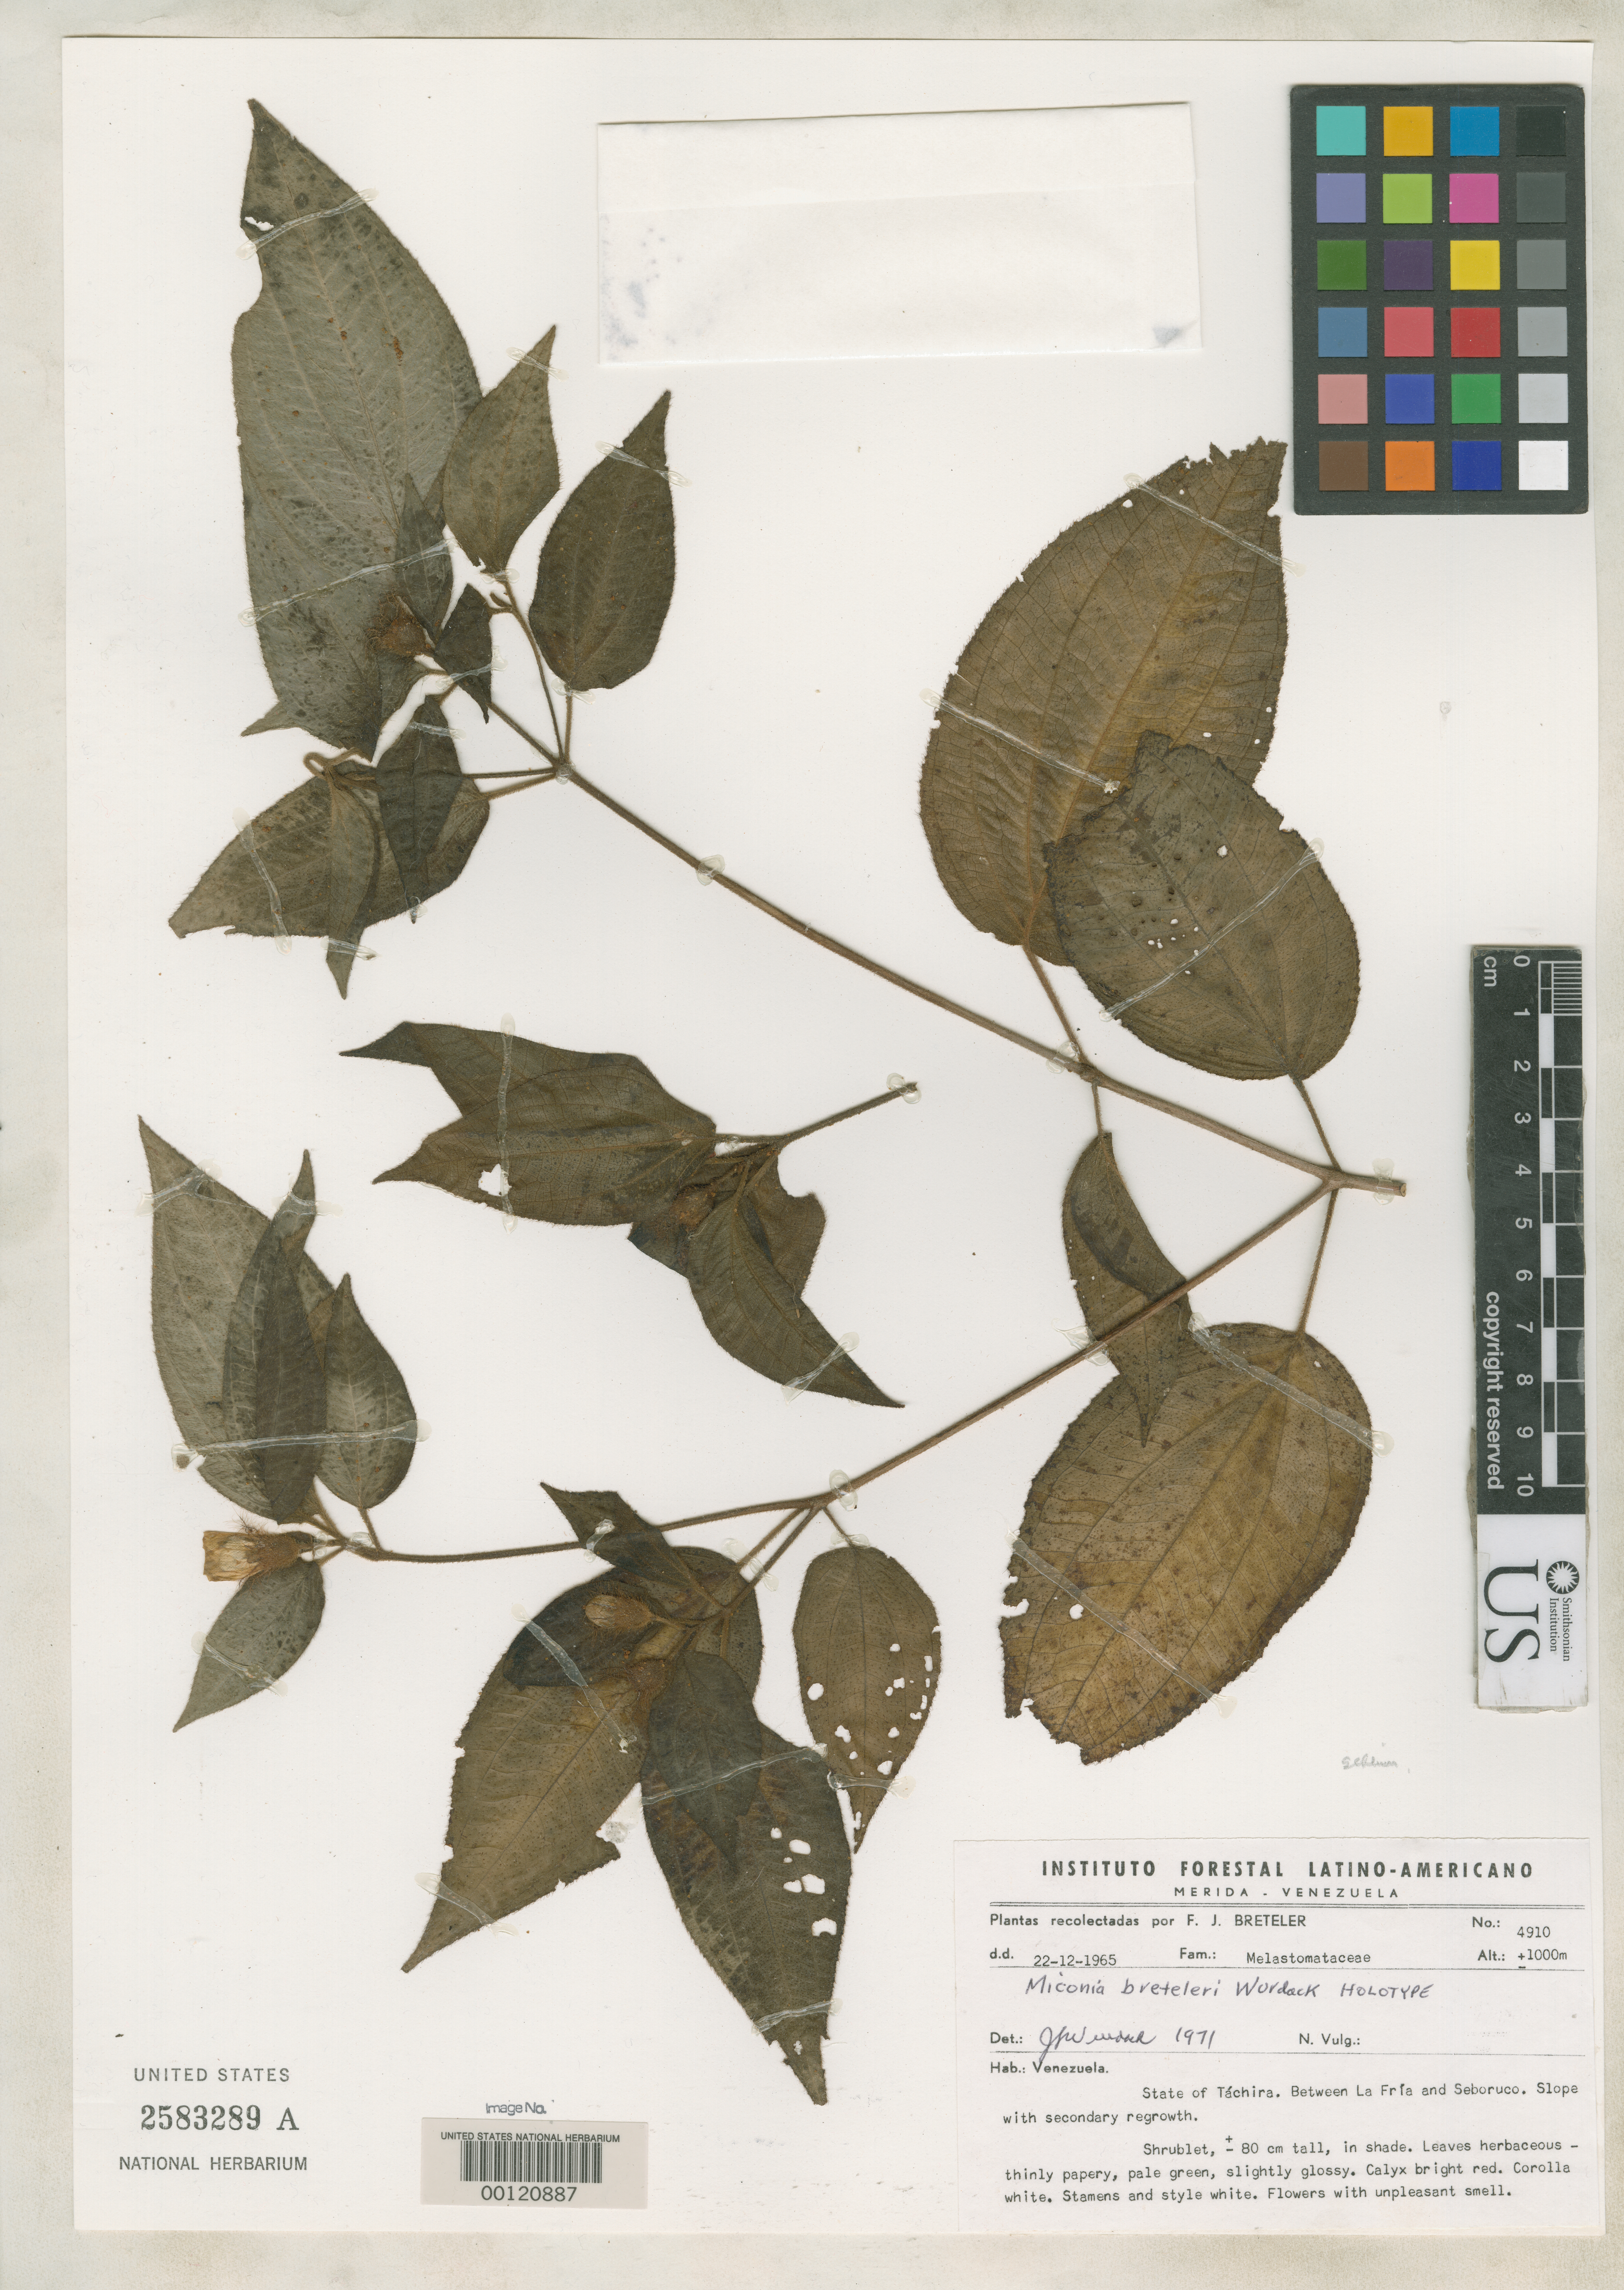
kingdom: Plantae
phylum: Tracheophyta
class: Magnoliopsida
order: Myrtales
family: Melastomataceae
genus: Miconia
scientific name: Miconia breteleri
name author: Wurdack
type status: Holotype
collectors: F. J. Breteler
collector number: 4910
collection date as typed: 22 Dec 1965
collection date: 1965-12-22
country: Venezuela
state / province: Tachira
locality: La Fria-Seboruco.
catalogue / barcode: US 2583289A